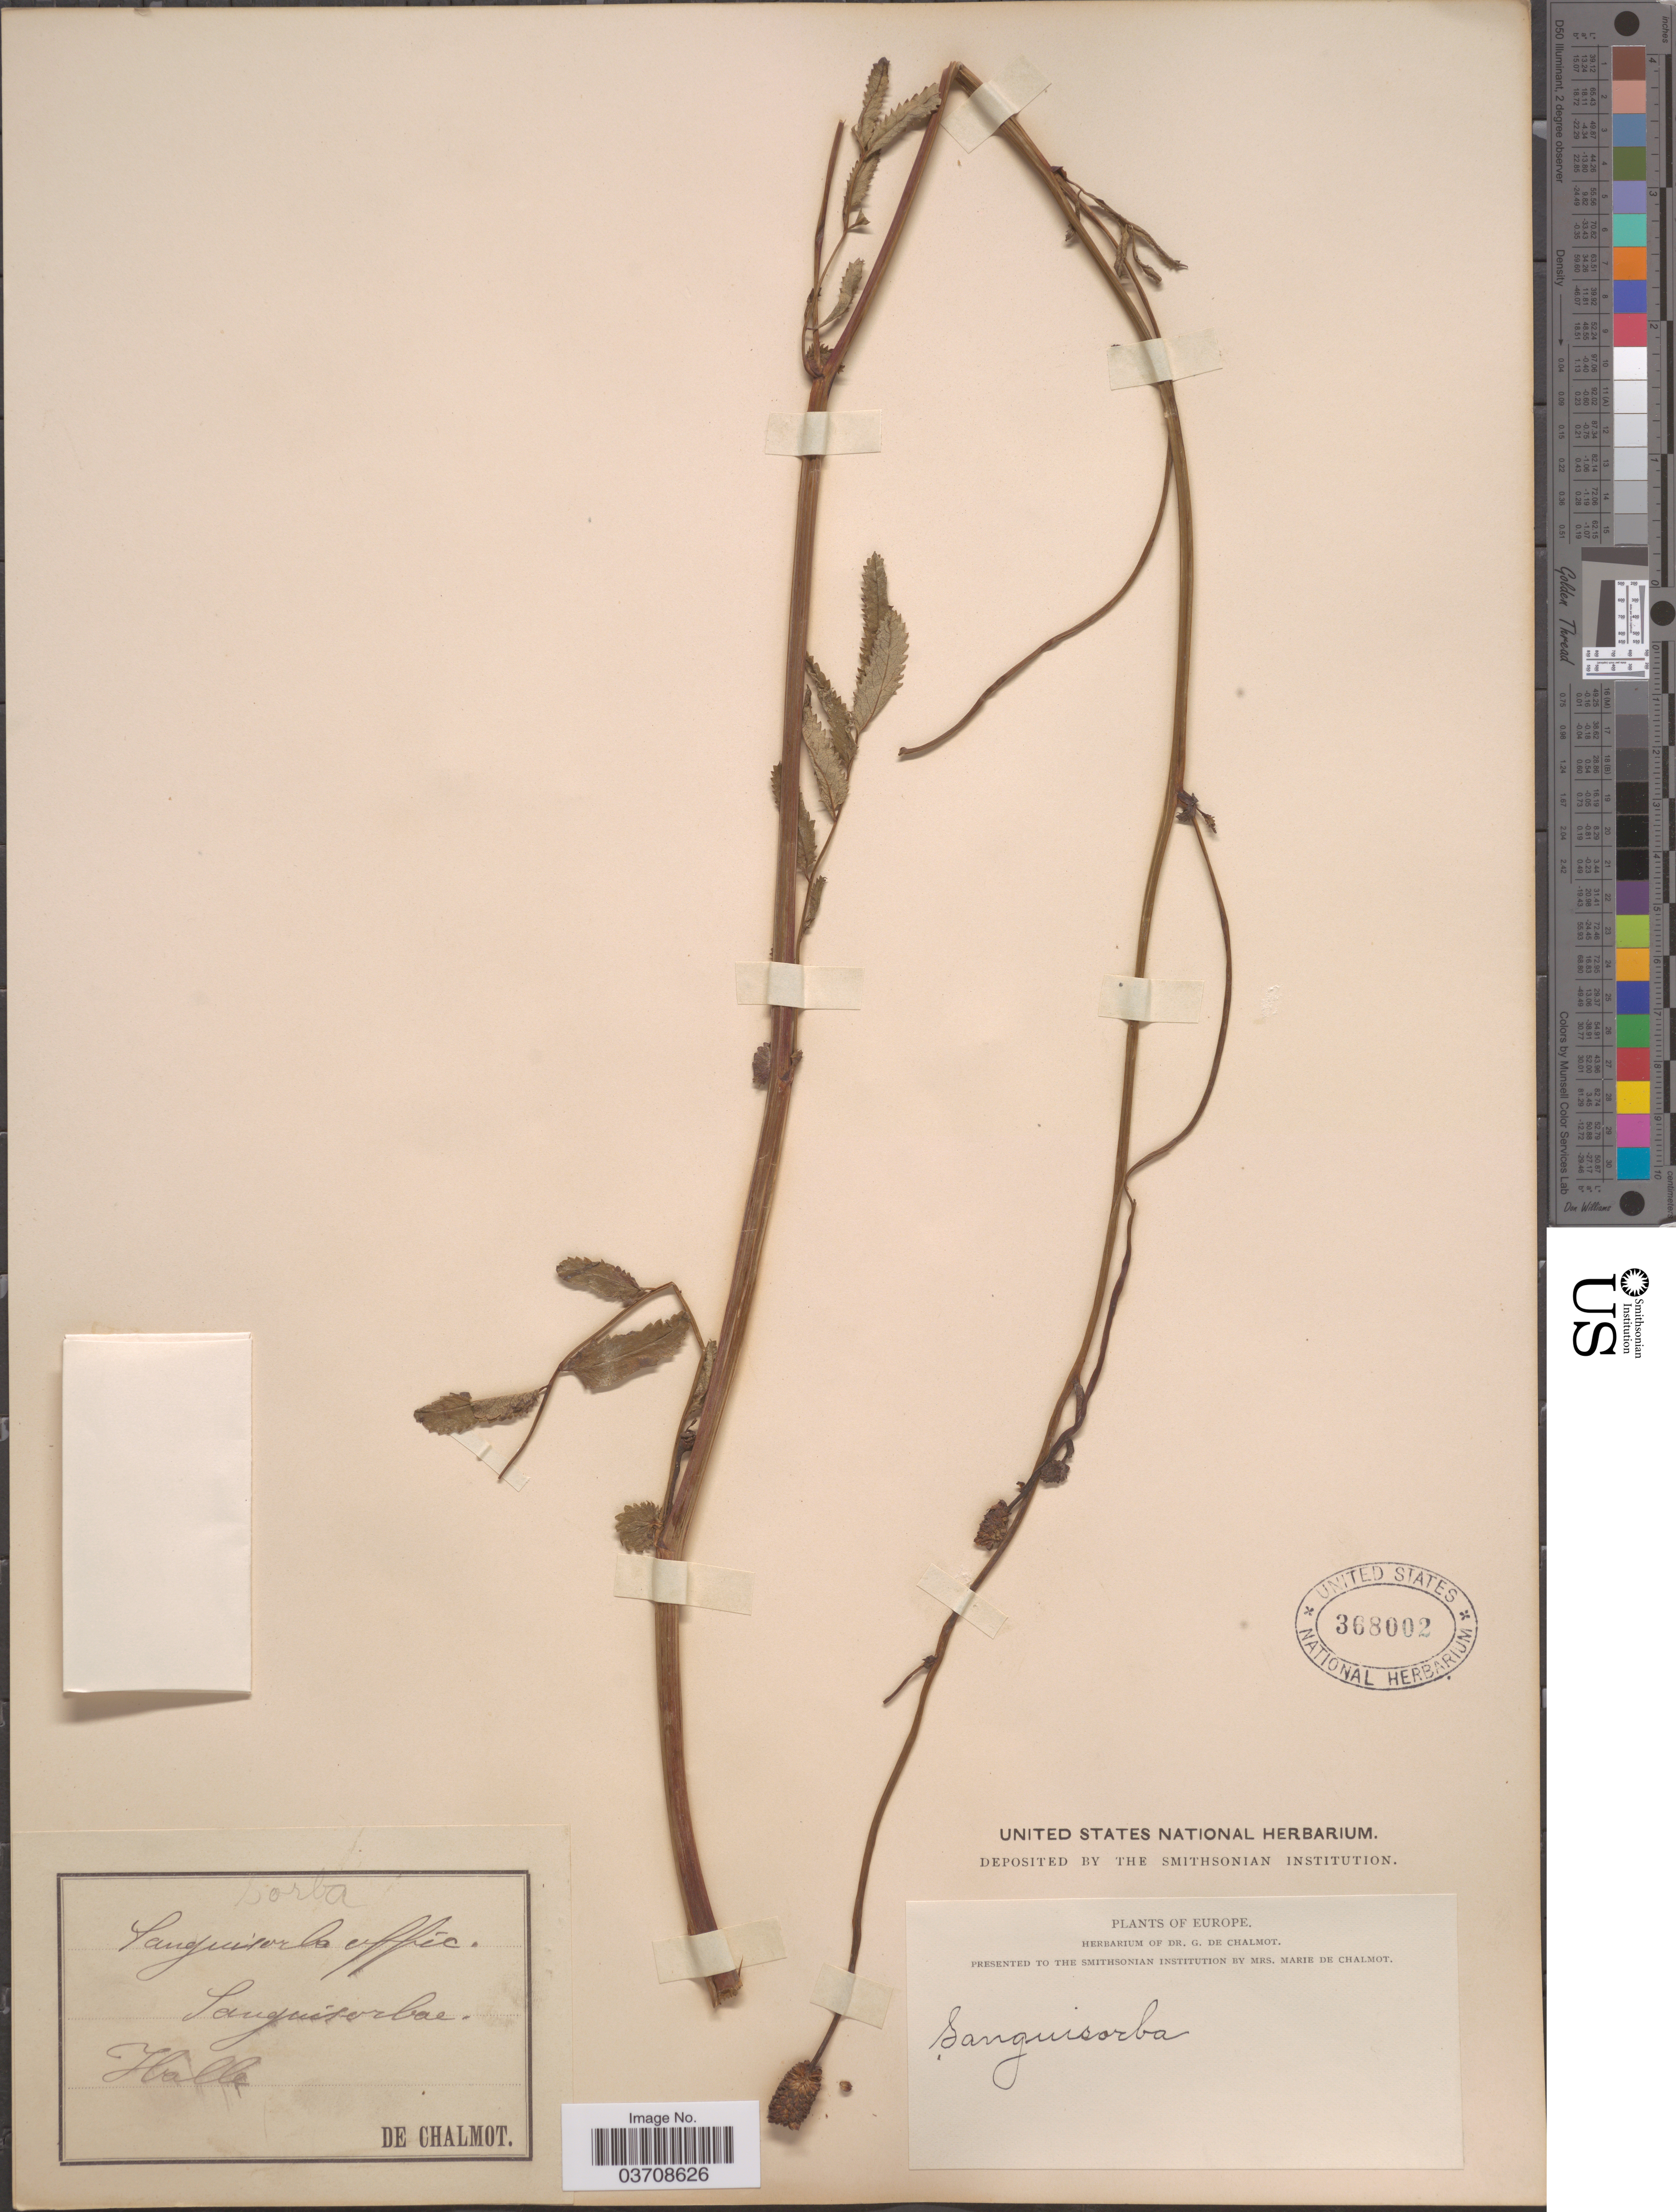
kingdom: Plantae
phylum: Tracheophyta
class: Magnoliopsida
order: Rosales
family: Rosaceae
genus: Sanguisorba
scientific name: Sanguisorba officinalis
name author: L.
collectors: G. de Chalmot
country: Germany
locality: Halle, Europe.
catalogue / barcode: US 368002